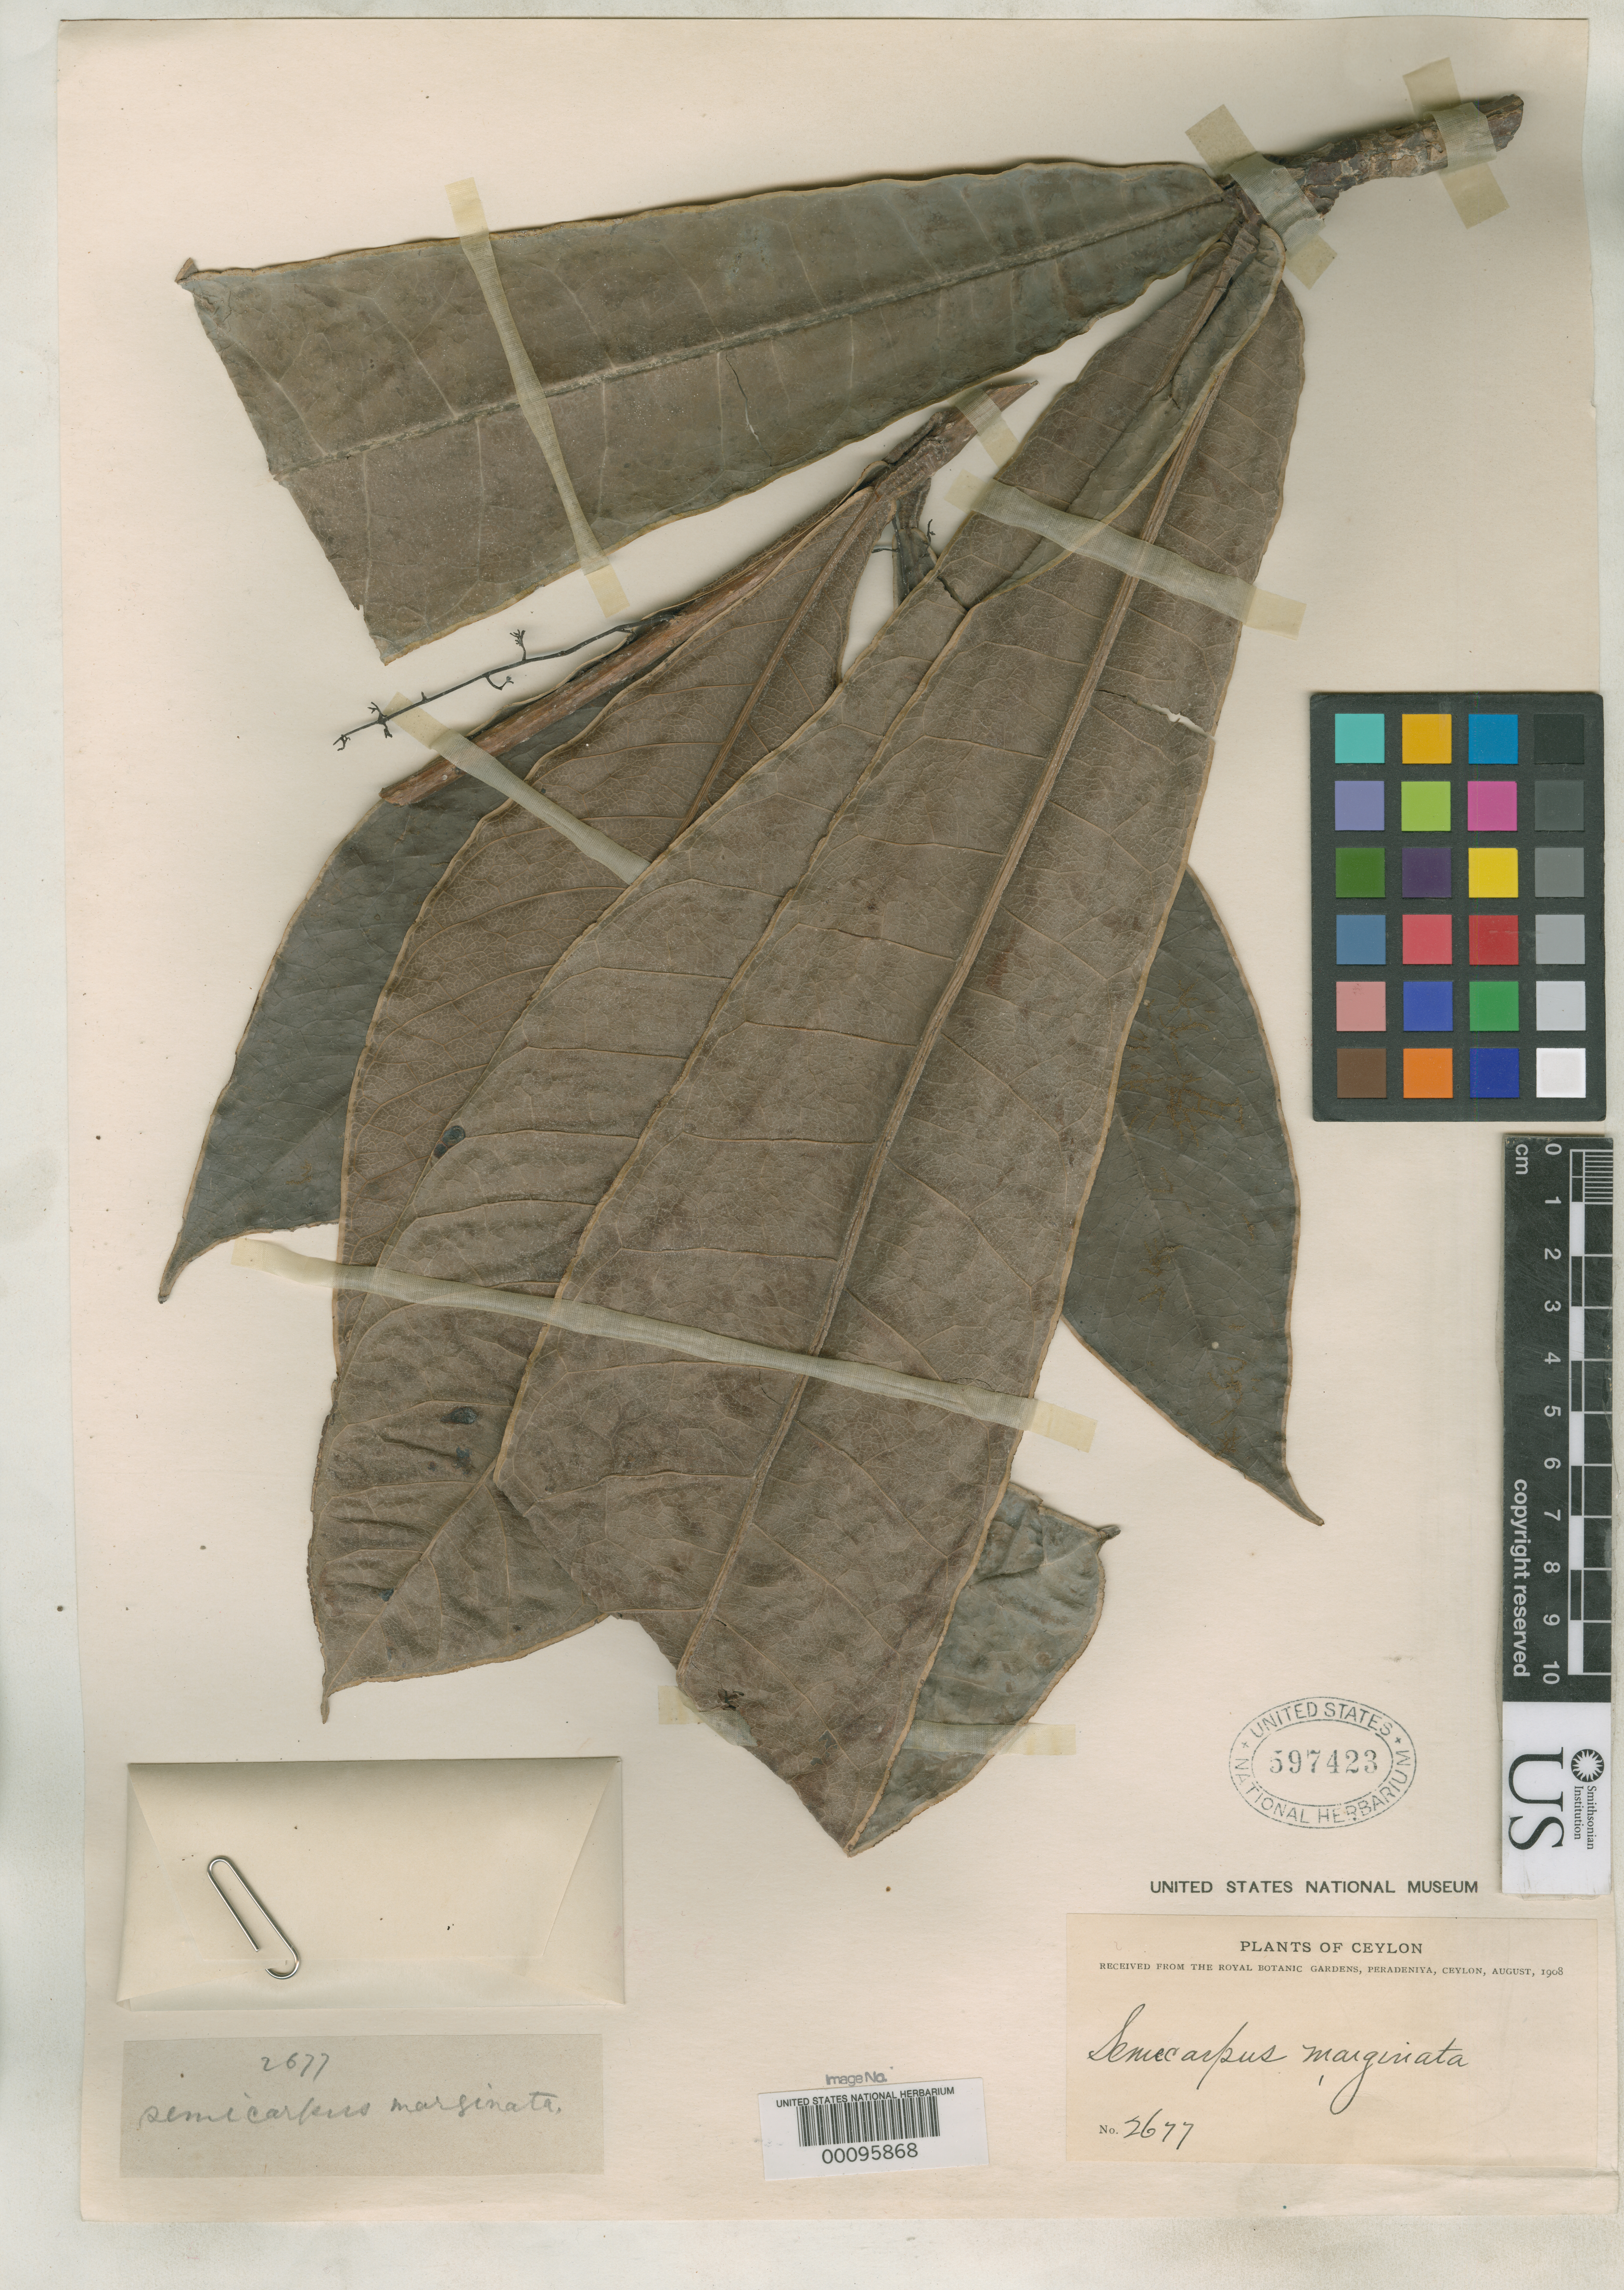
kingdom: Plantae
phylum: Tracheophyta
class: Magnoliopsida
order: Sapindales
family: Anacardiaceae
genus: Semecarpus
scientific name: Semecarpus marginatus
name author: Thwaites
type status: Isotype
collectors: G. H. K. Thwaites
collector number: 2677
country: Sri Lanka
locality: "Ceylon"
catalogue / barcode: US 597423